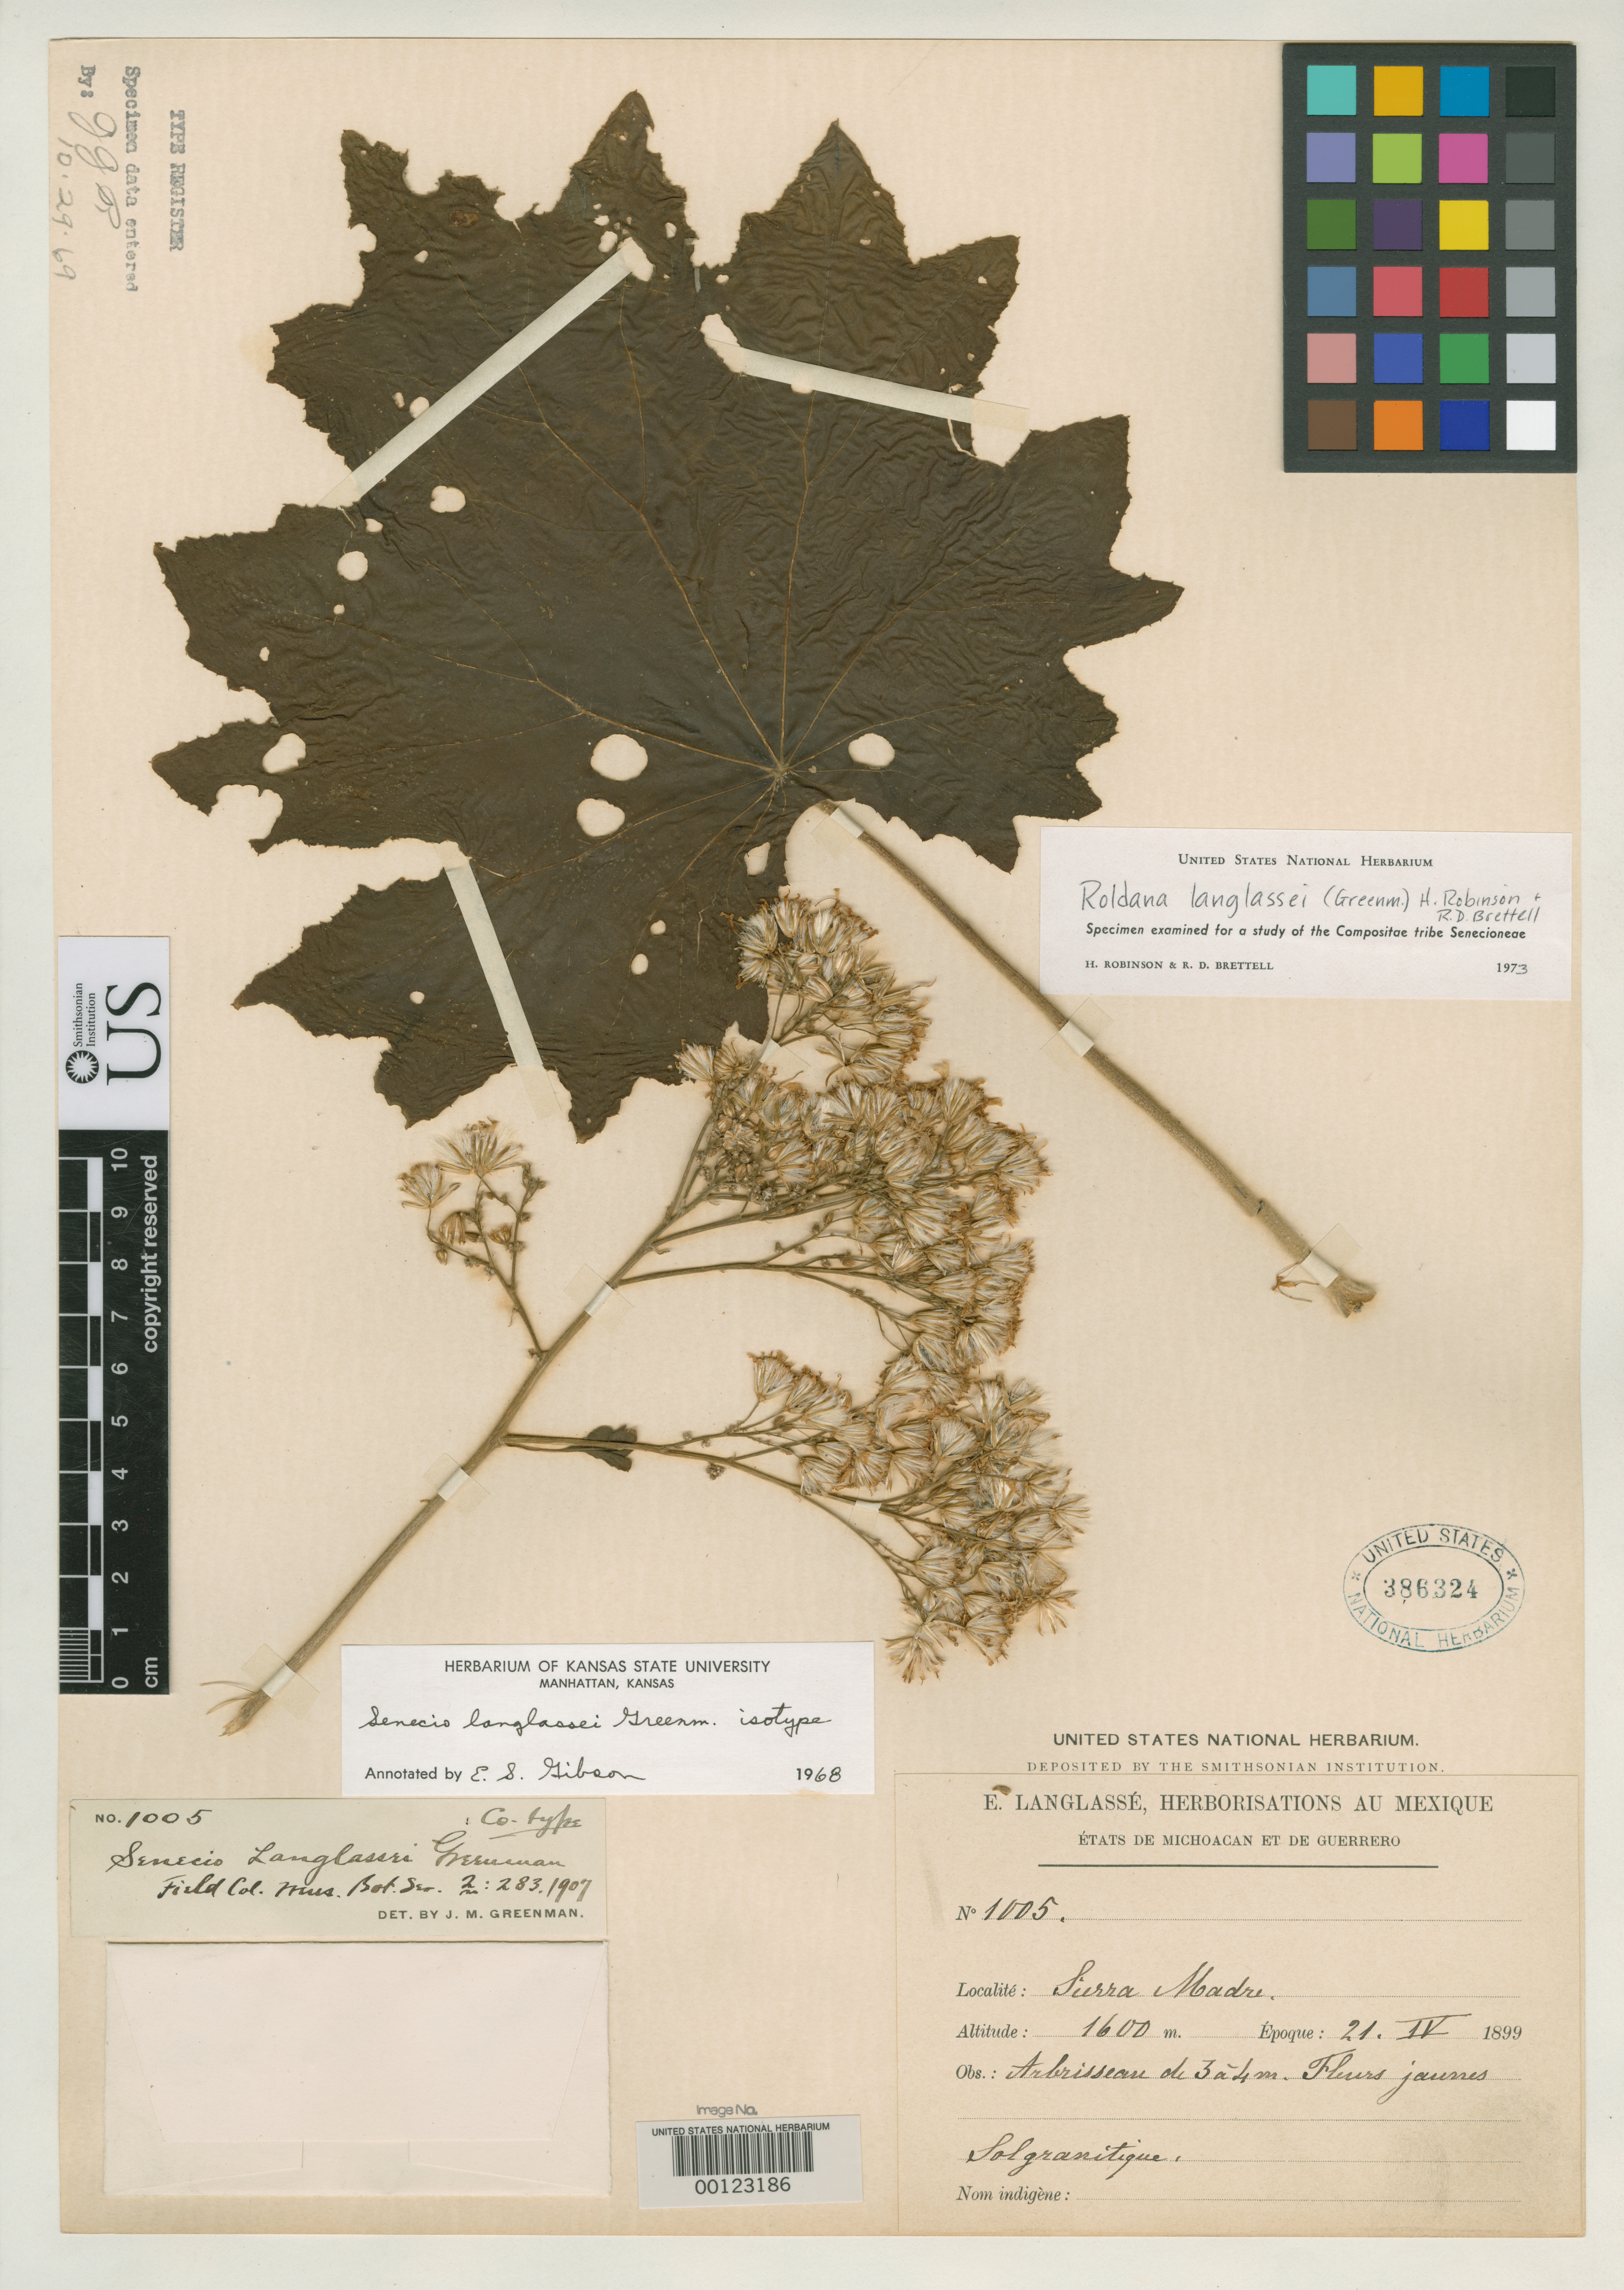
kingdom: Plantae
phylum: Tracheophyta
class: Magnoliopsida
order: Asterales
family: Asteraceae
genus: Senecio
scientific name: Senecio langlassei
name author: Greenm.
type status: Isotype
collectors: E. Langlassé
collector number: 1005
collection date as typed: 21 Apr 1899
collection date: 1899-04-21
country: Mexico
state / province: Guerrero / Michoacán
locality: Sierra Madre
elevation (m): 1600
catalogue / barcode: US 386324